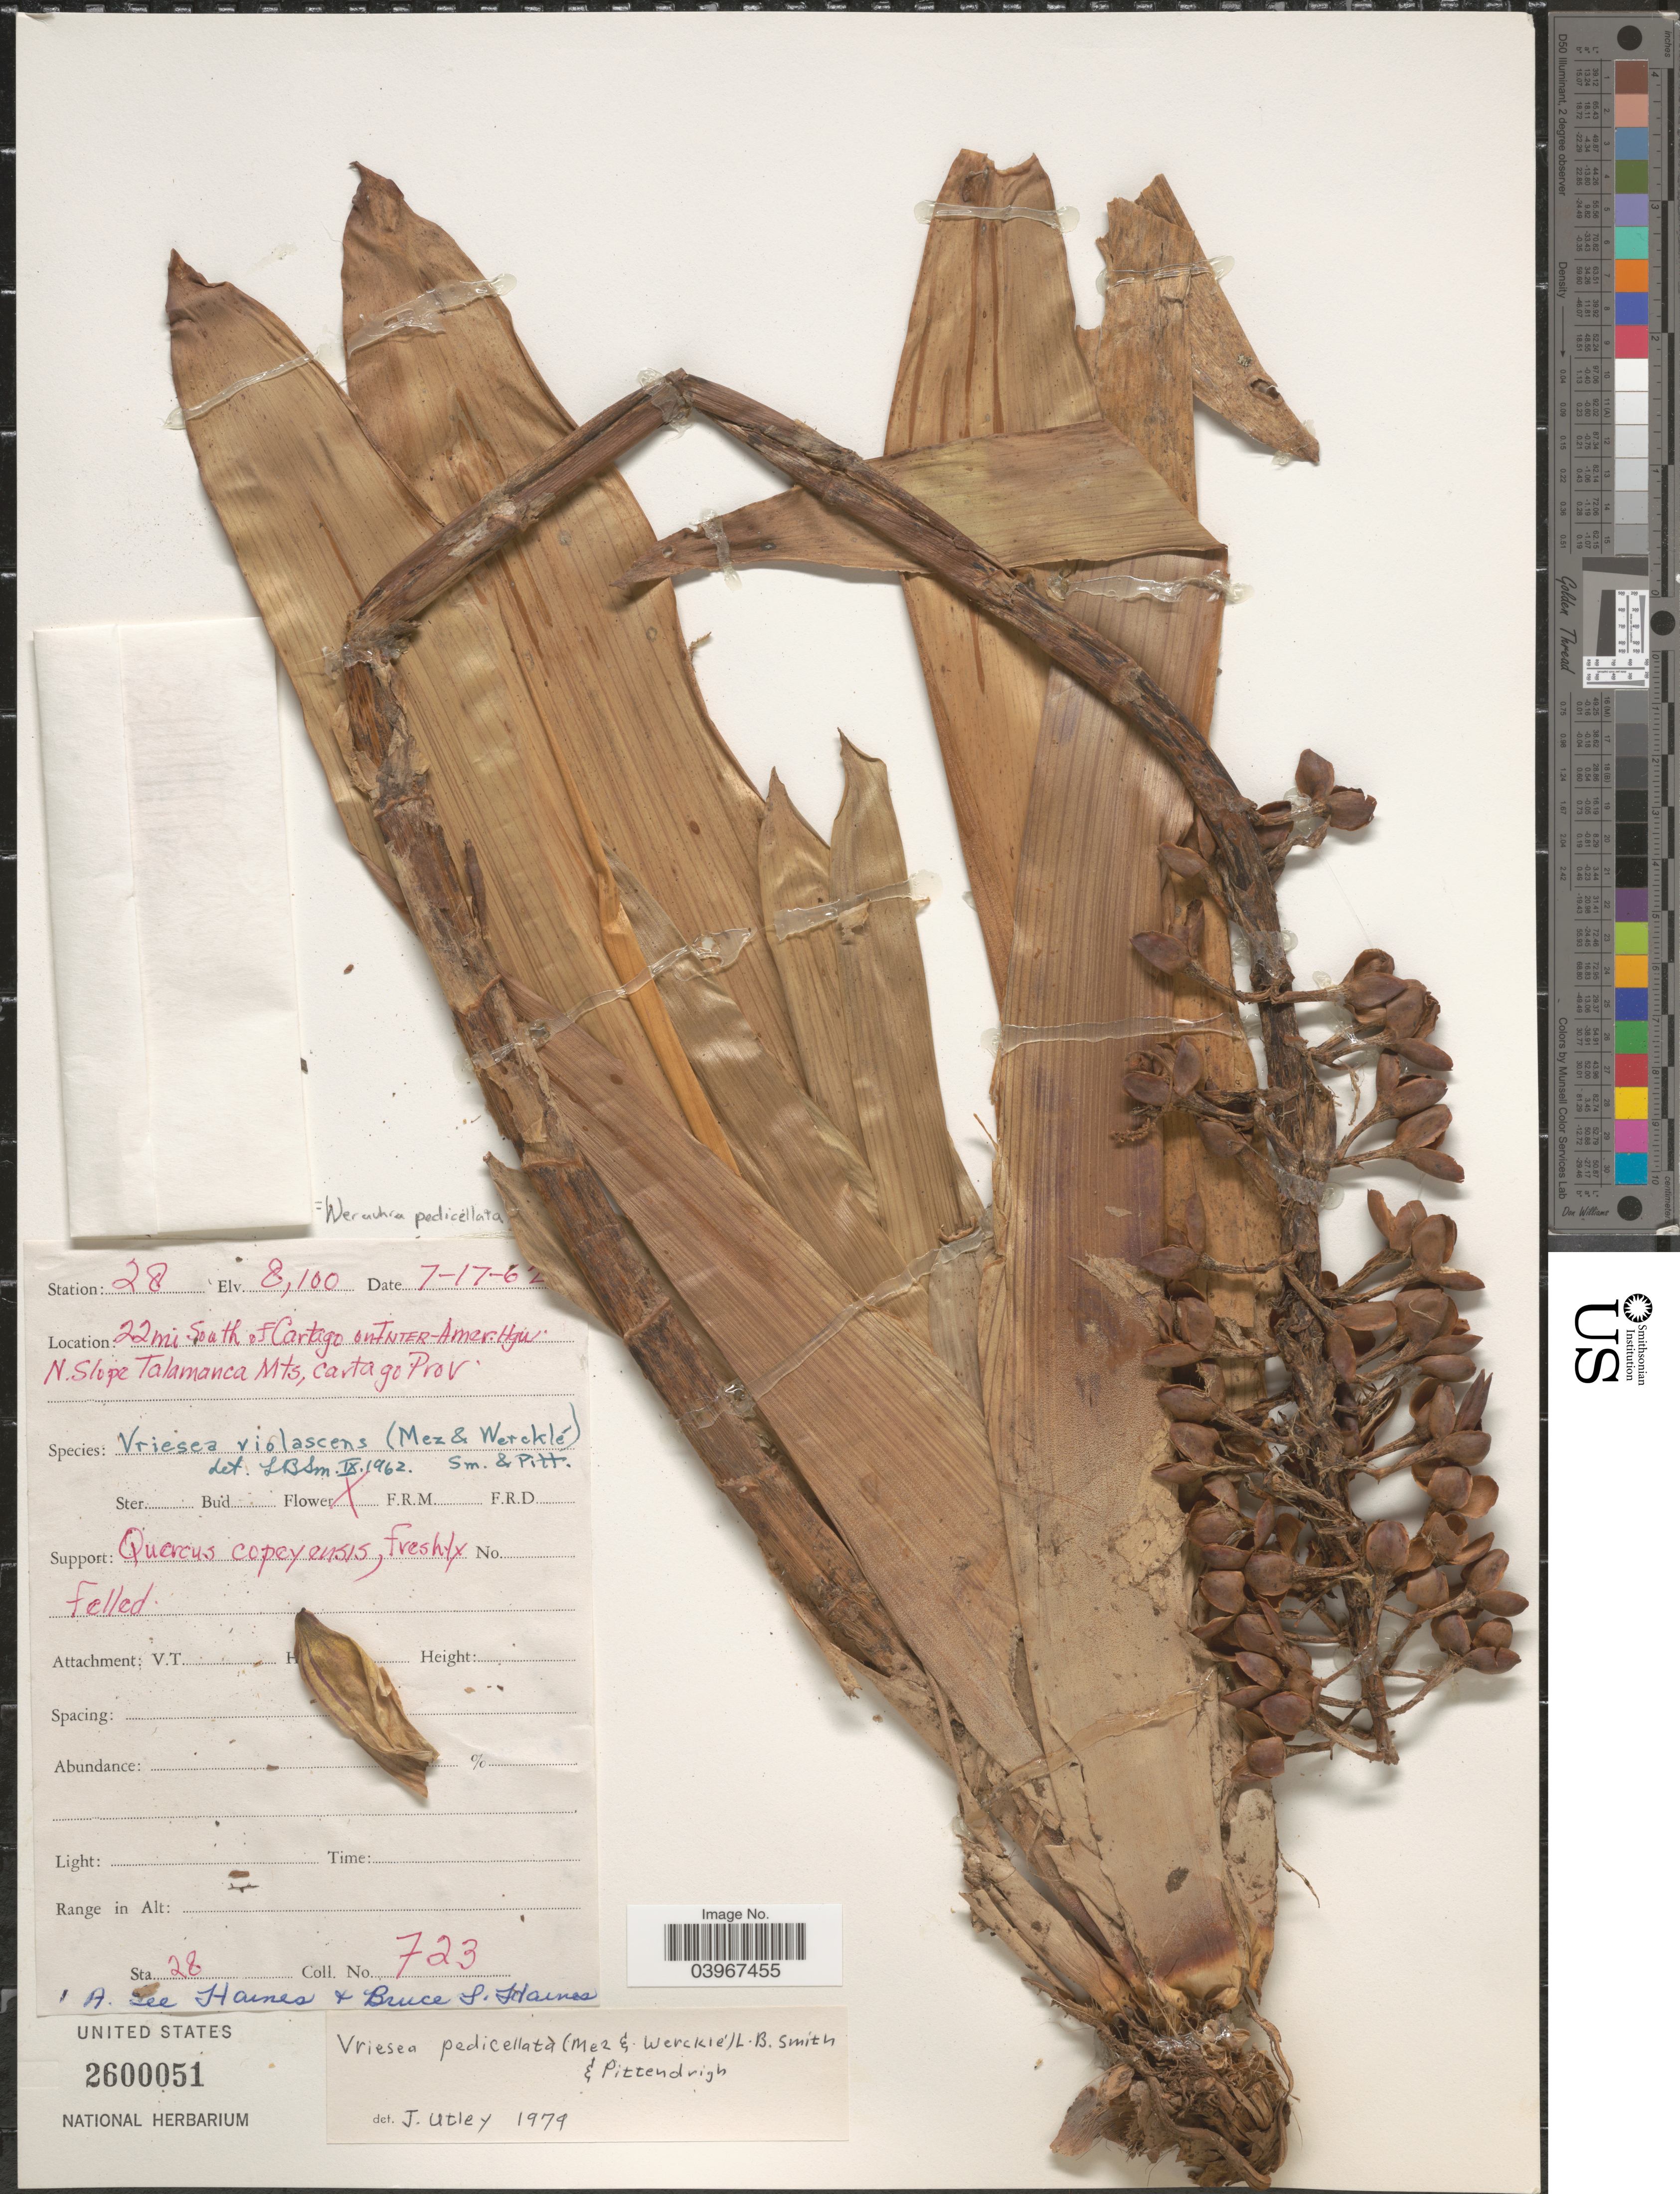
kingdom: Plantae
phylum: Tracheophyta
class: Liliopsida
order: Poales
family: Bromeliaceae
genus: Werauhia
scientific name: Werauhia pedicellata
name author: (Mez & Wercklé) J.R. Grant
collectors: A. L. Haines & B. L. Haines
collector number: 723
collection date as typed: Transcribed d/m/y: 17/7/62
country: Costa Rica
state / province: Cartago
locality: Station 28. 22 i South of Cartago on Inter-Amer. Hgw. N. Slope Talamanca Mts.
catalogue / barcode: US 2600051